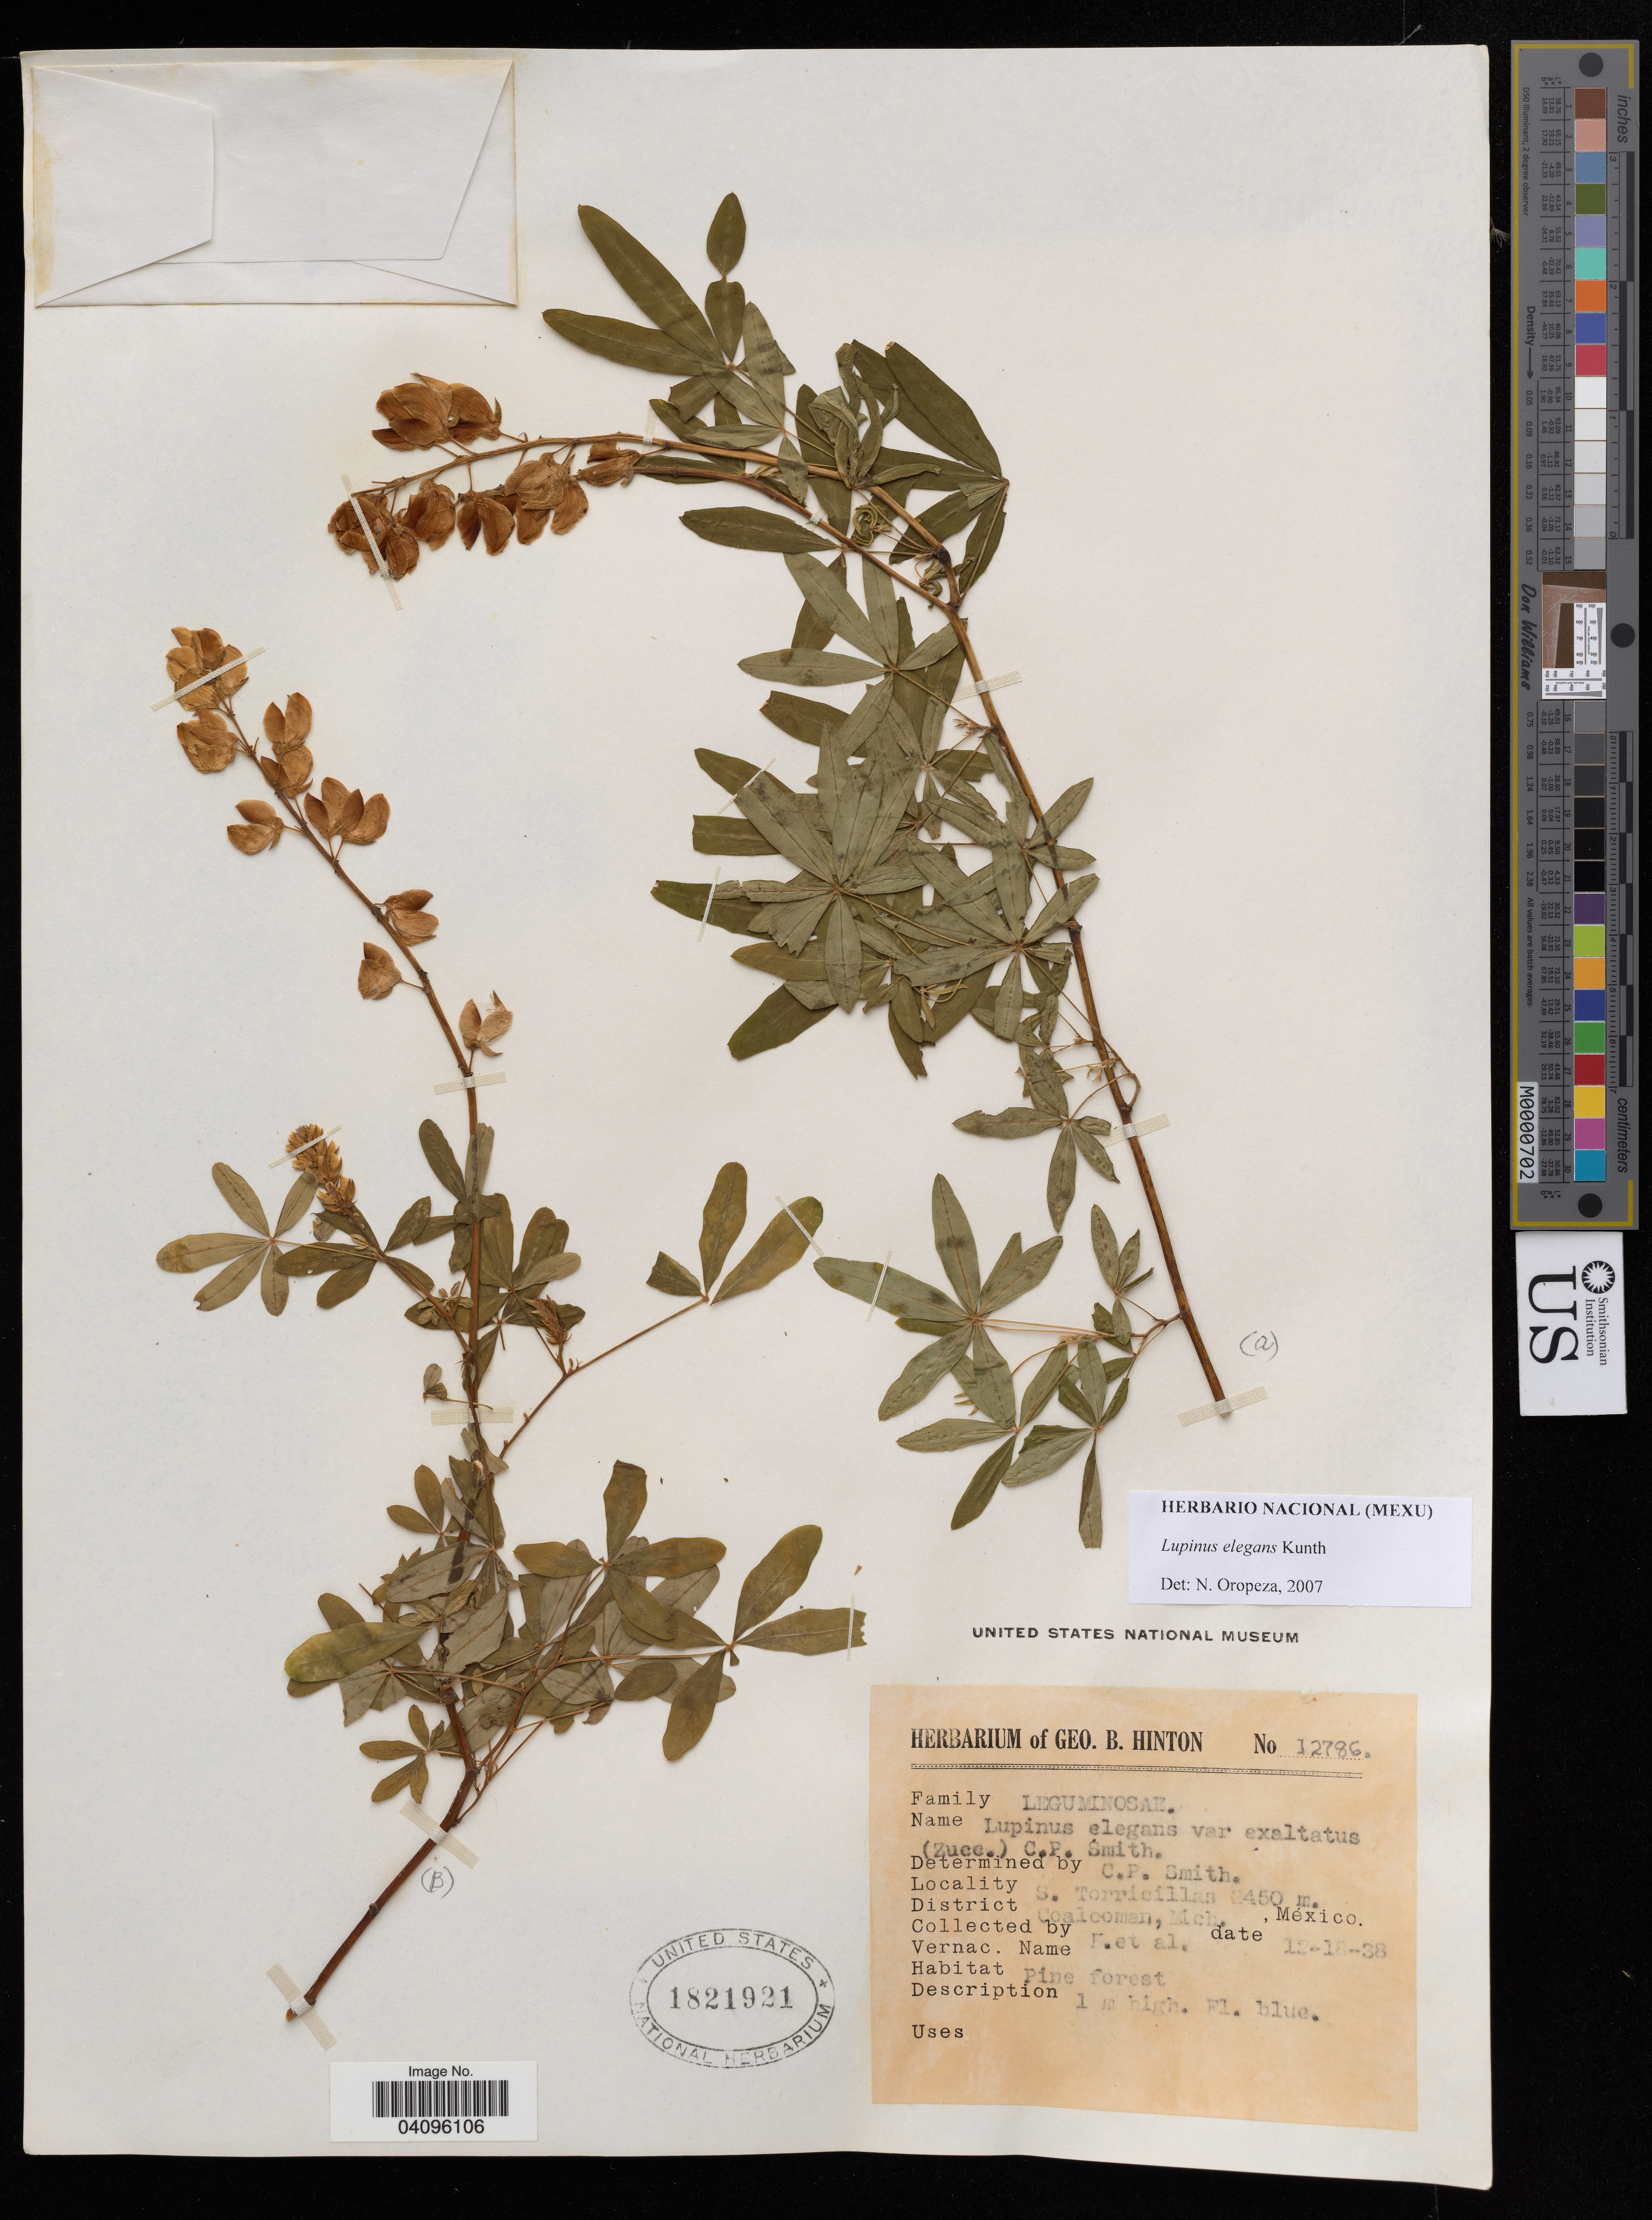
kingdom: Plantae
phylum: Tracheophyta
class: Magnoliopsida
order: Fabales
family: Fabaceae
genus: Lupinus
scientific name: Lupinus elegans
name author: Kunth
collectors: G. B. Hinton & et al.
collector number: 12786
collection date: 1938-12-18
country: Mexico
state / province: Michoacán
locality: S. Torricillas. Coalcoman.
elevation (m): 2450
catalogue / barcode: US 1821921